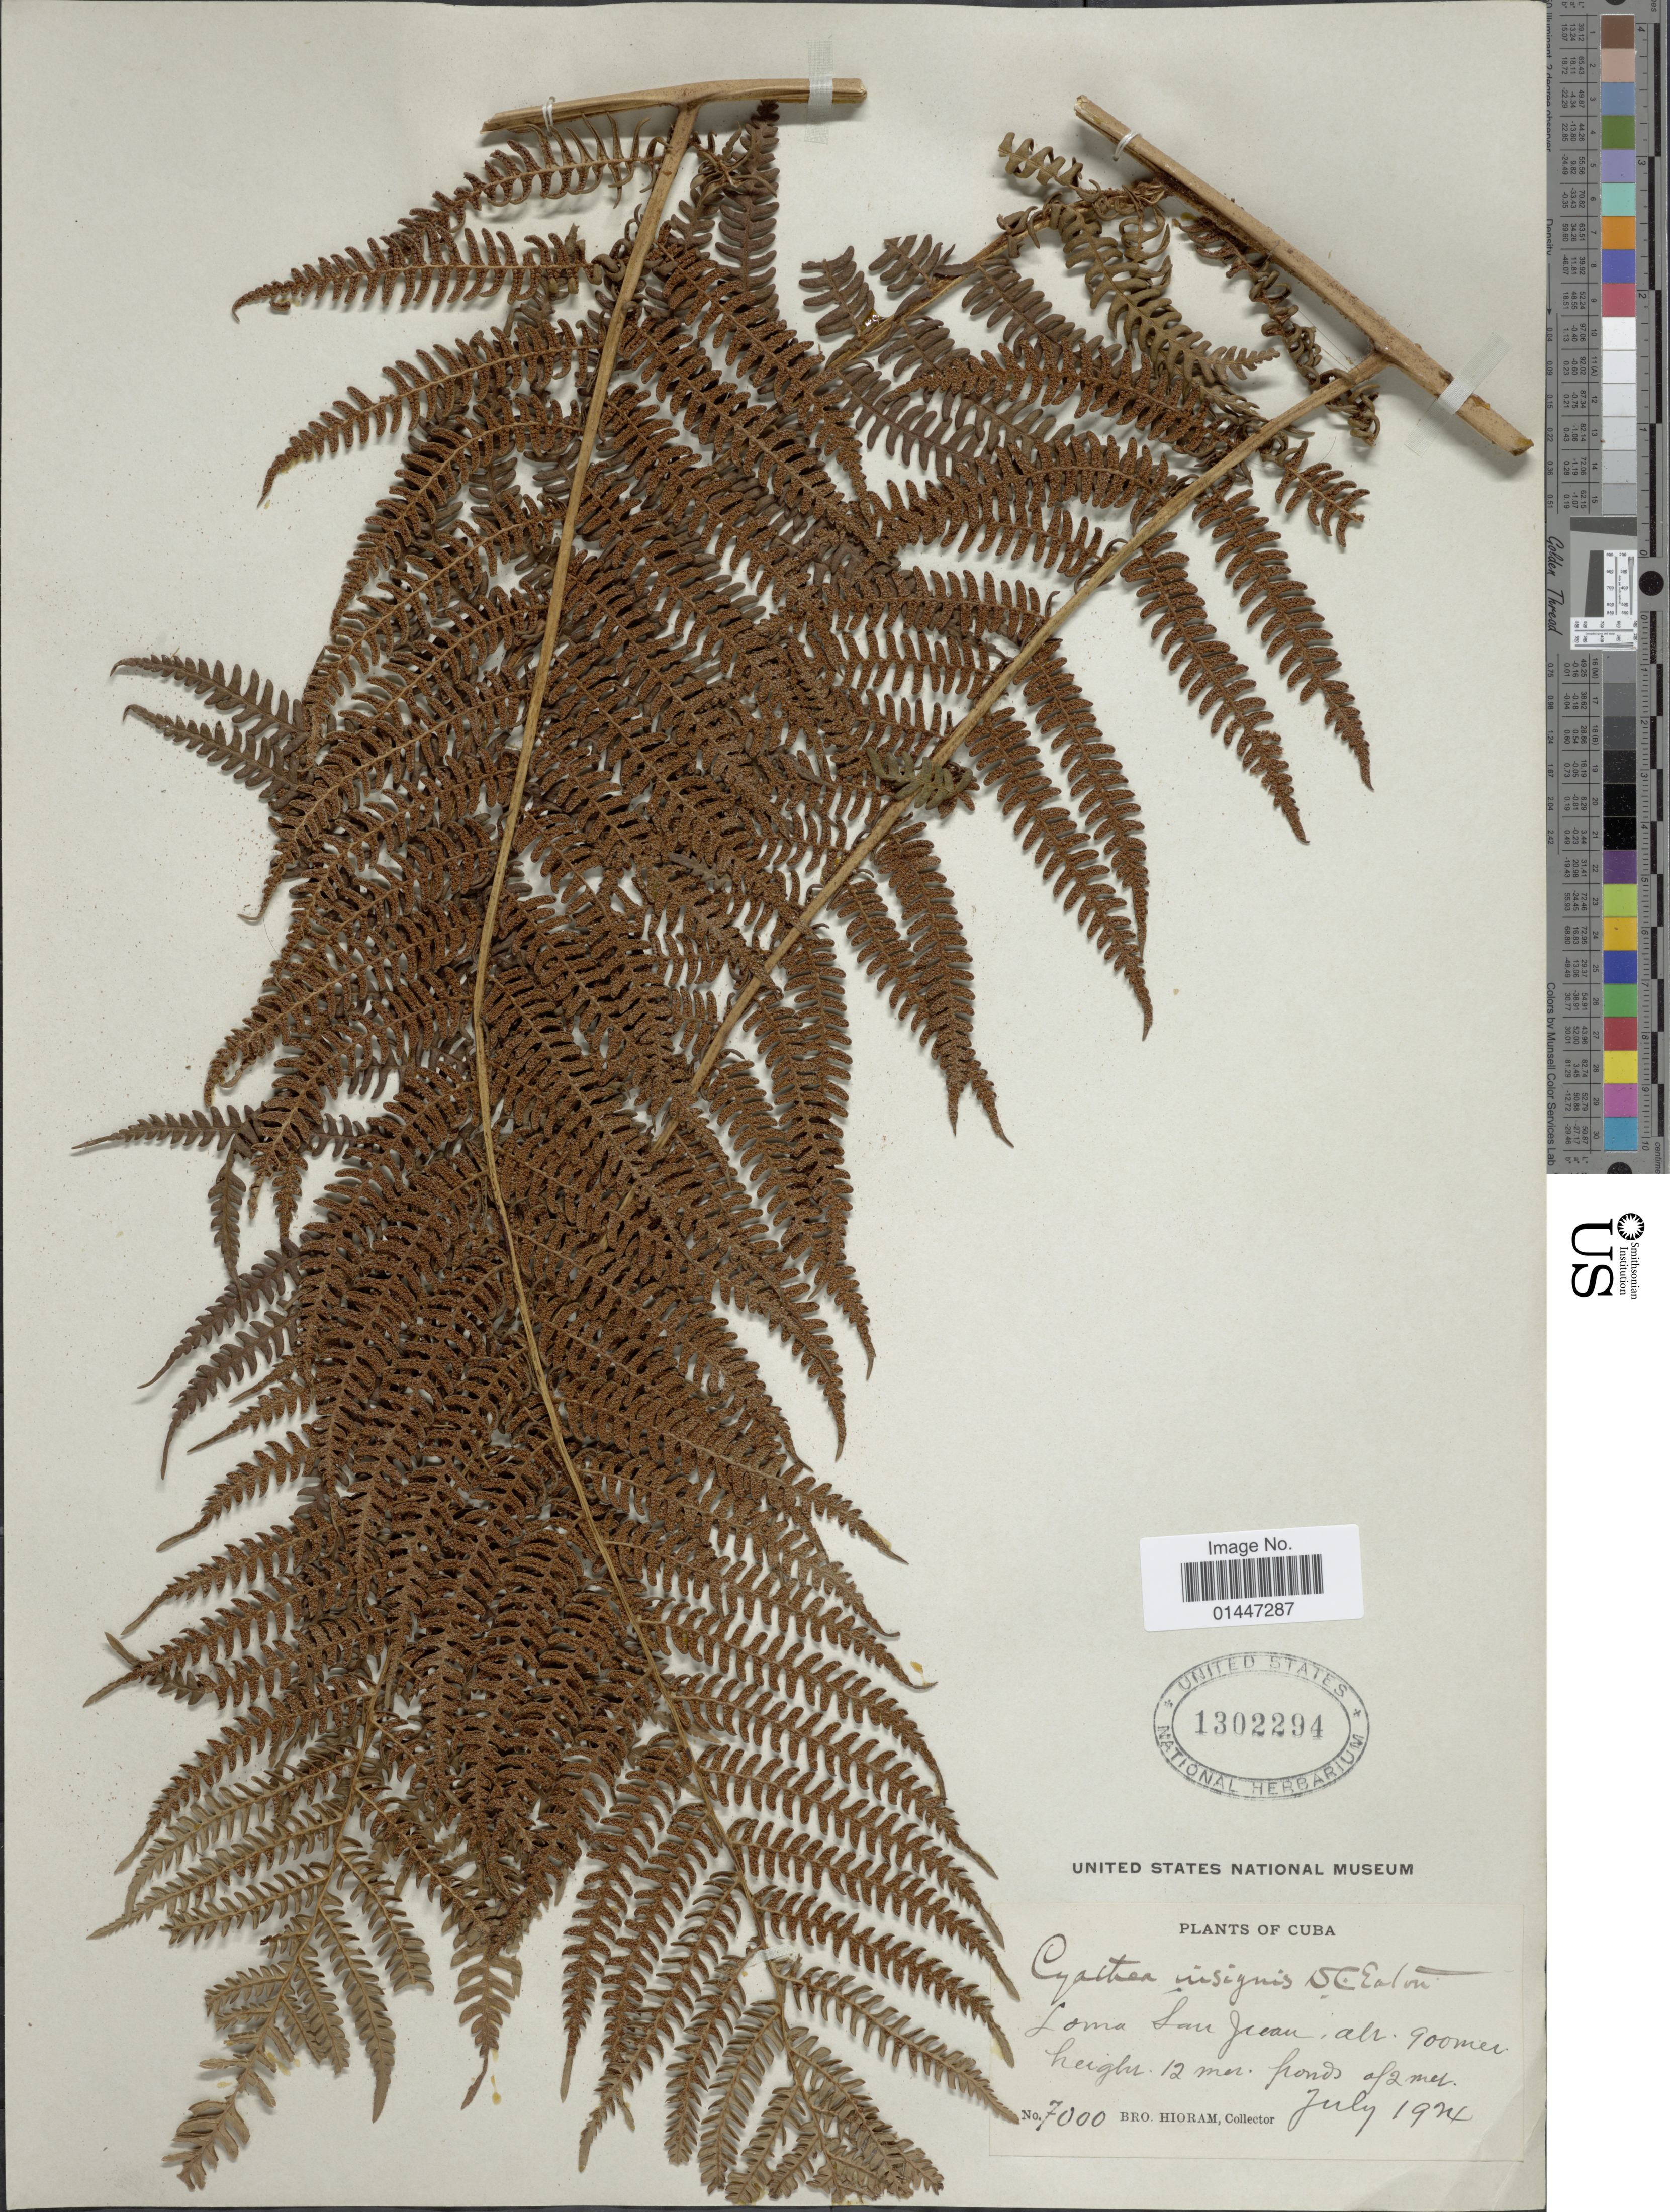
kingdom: Plantae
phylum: Tracheophyta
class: Polypodiopsida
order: Cyatheales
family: Cyatheaceae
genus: Sphaeropteris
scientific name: Sphaeropteris insignis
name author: (Eaton) R.M. Tryon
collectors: Bro. Hioram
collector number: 7000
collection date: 1924-07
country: Cuba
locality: Loma San Juan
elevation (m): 900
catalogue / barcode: US 1302294